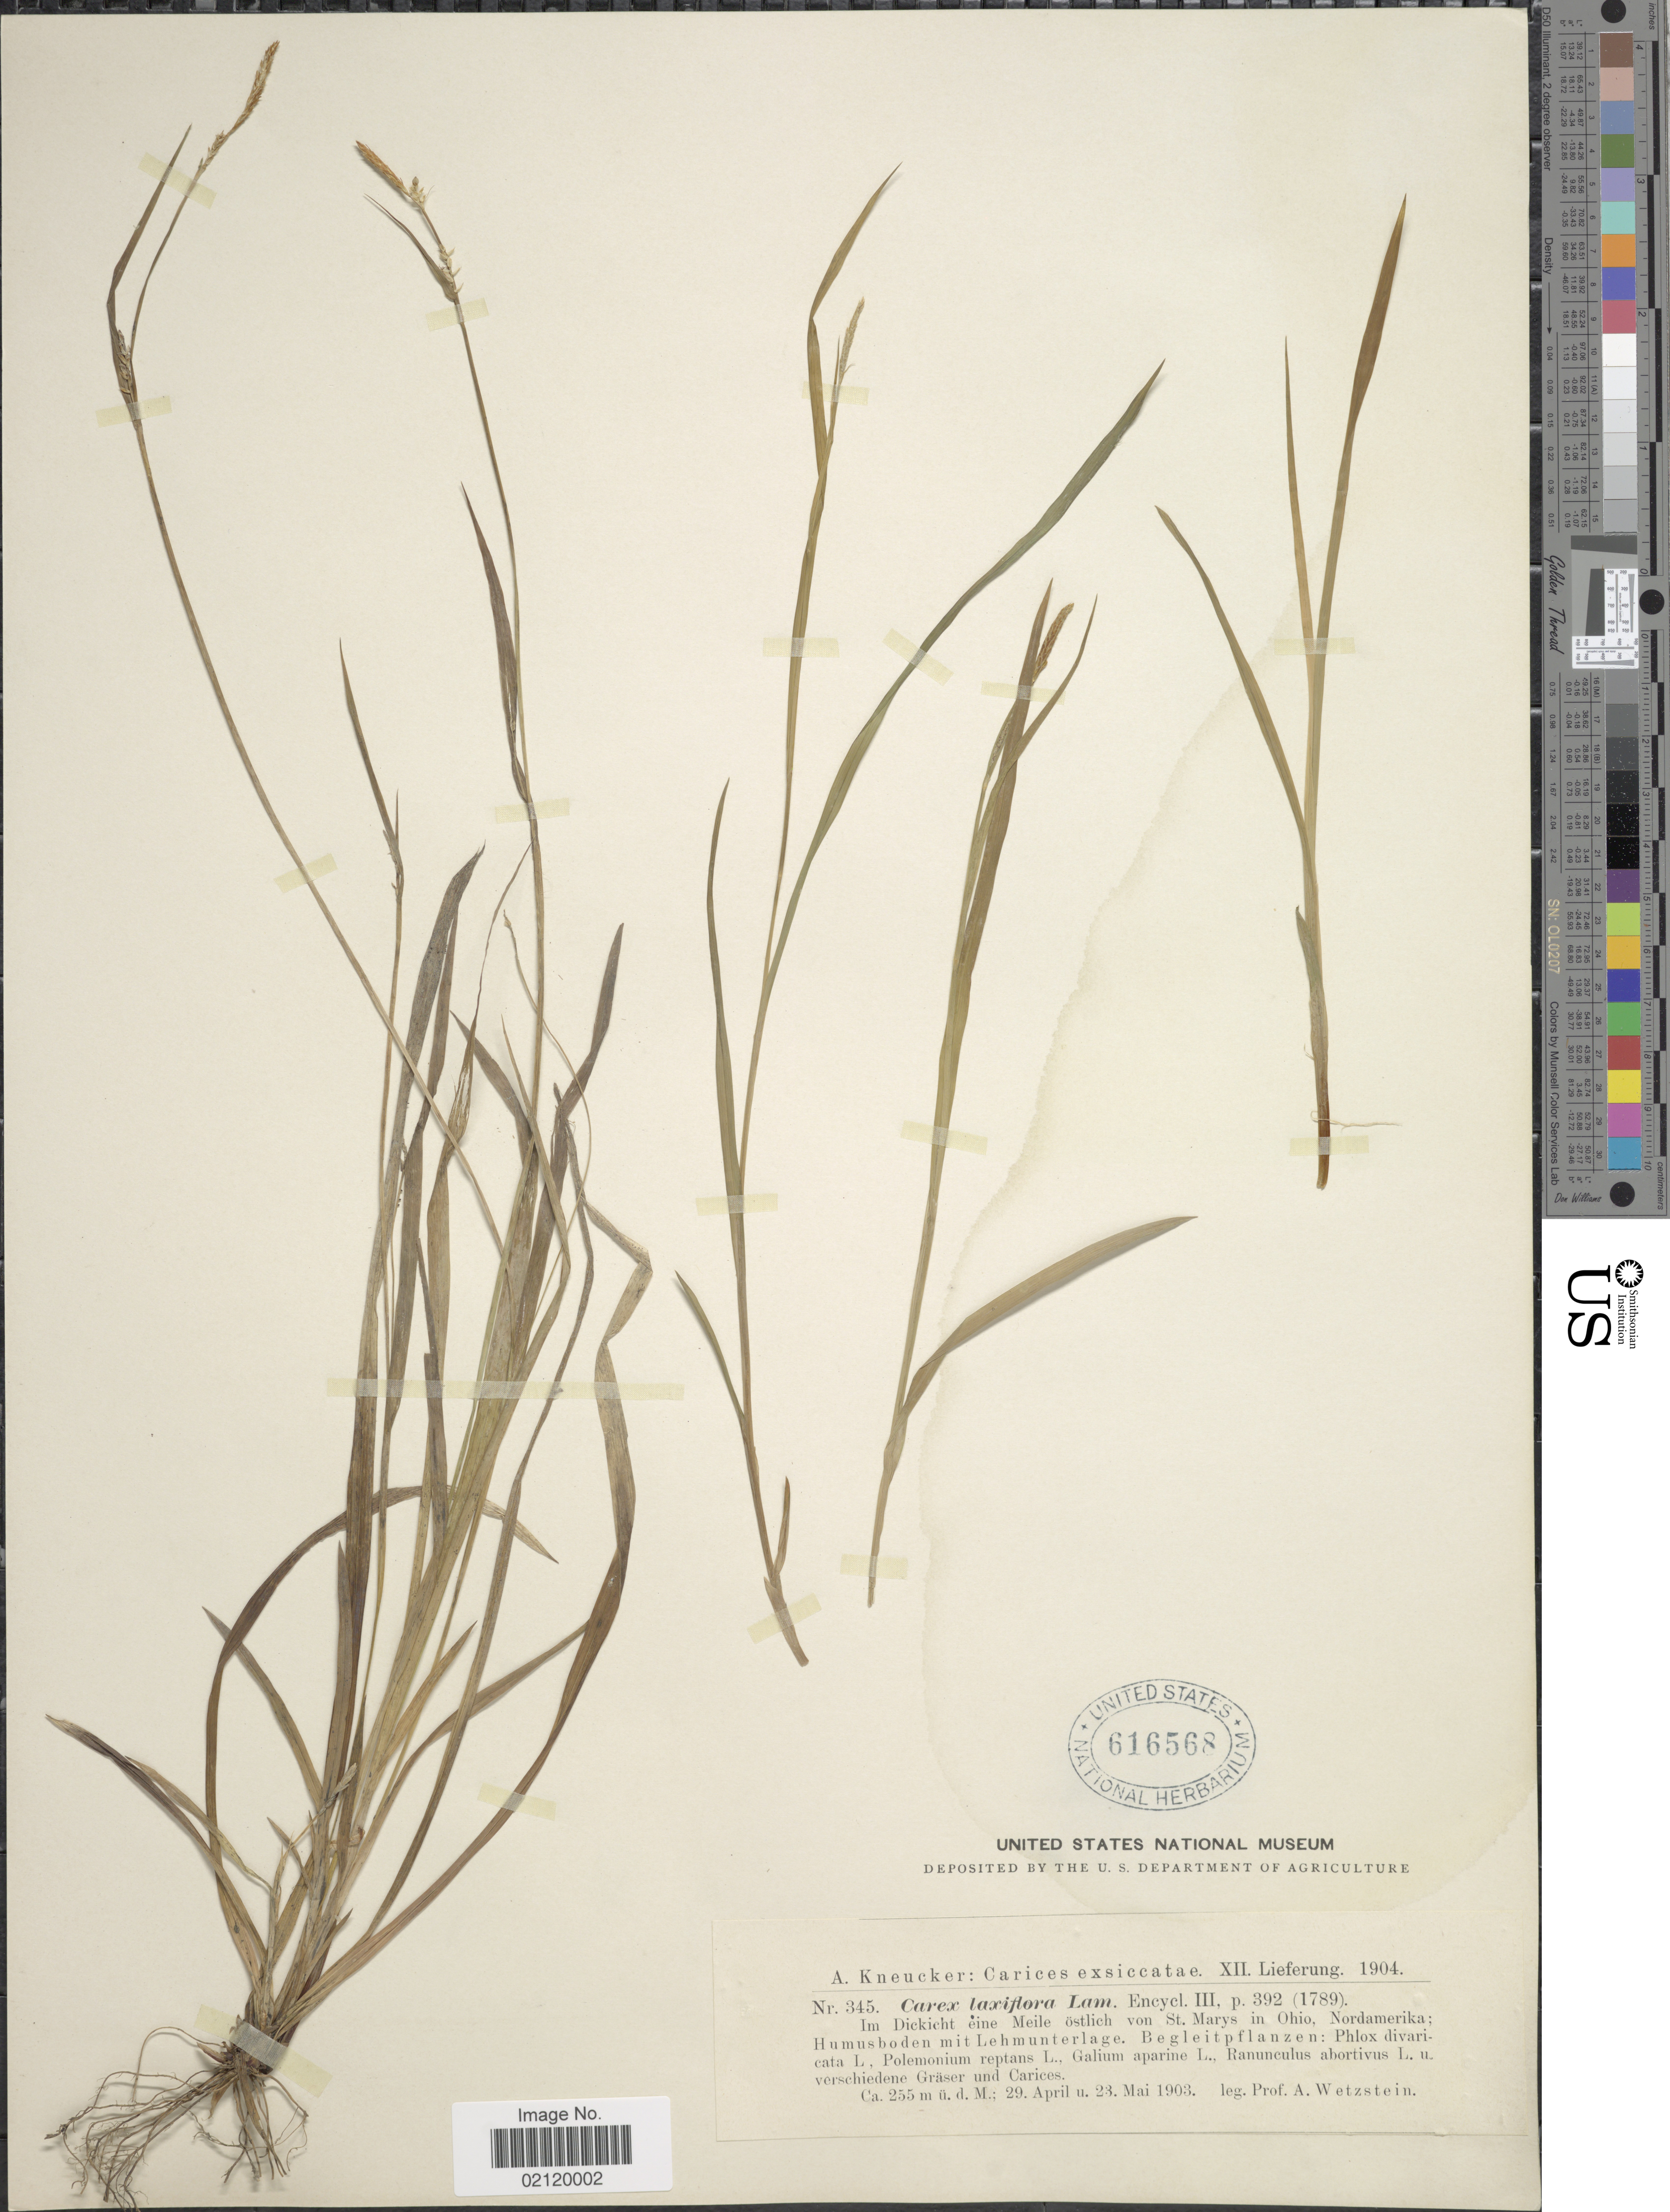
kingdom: Plantae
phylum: Tracheophyta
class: Liliopsida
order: Poales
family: Cyperaceae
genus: Carex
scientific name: Carex laxiflora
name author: Lam.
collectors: A. Wetzstein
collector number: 345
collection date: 1903-04-29/1903-05-23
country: United States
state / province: Ohio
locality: Im Dickicht eine Meile ostlich von St. Marys in Ohio, Nordamerika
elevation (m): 255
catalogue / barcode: US 616568